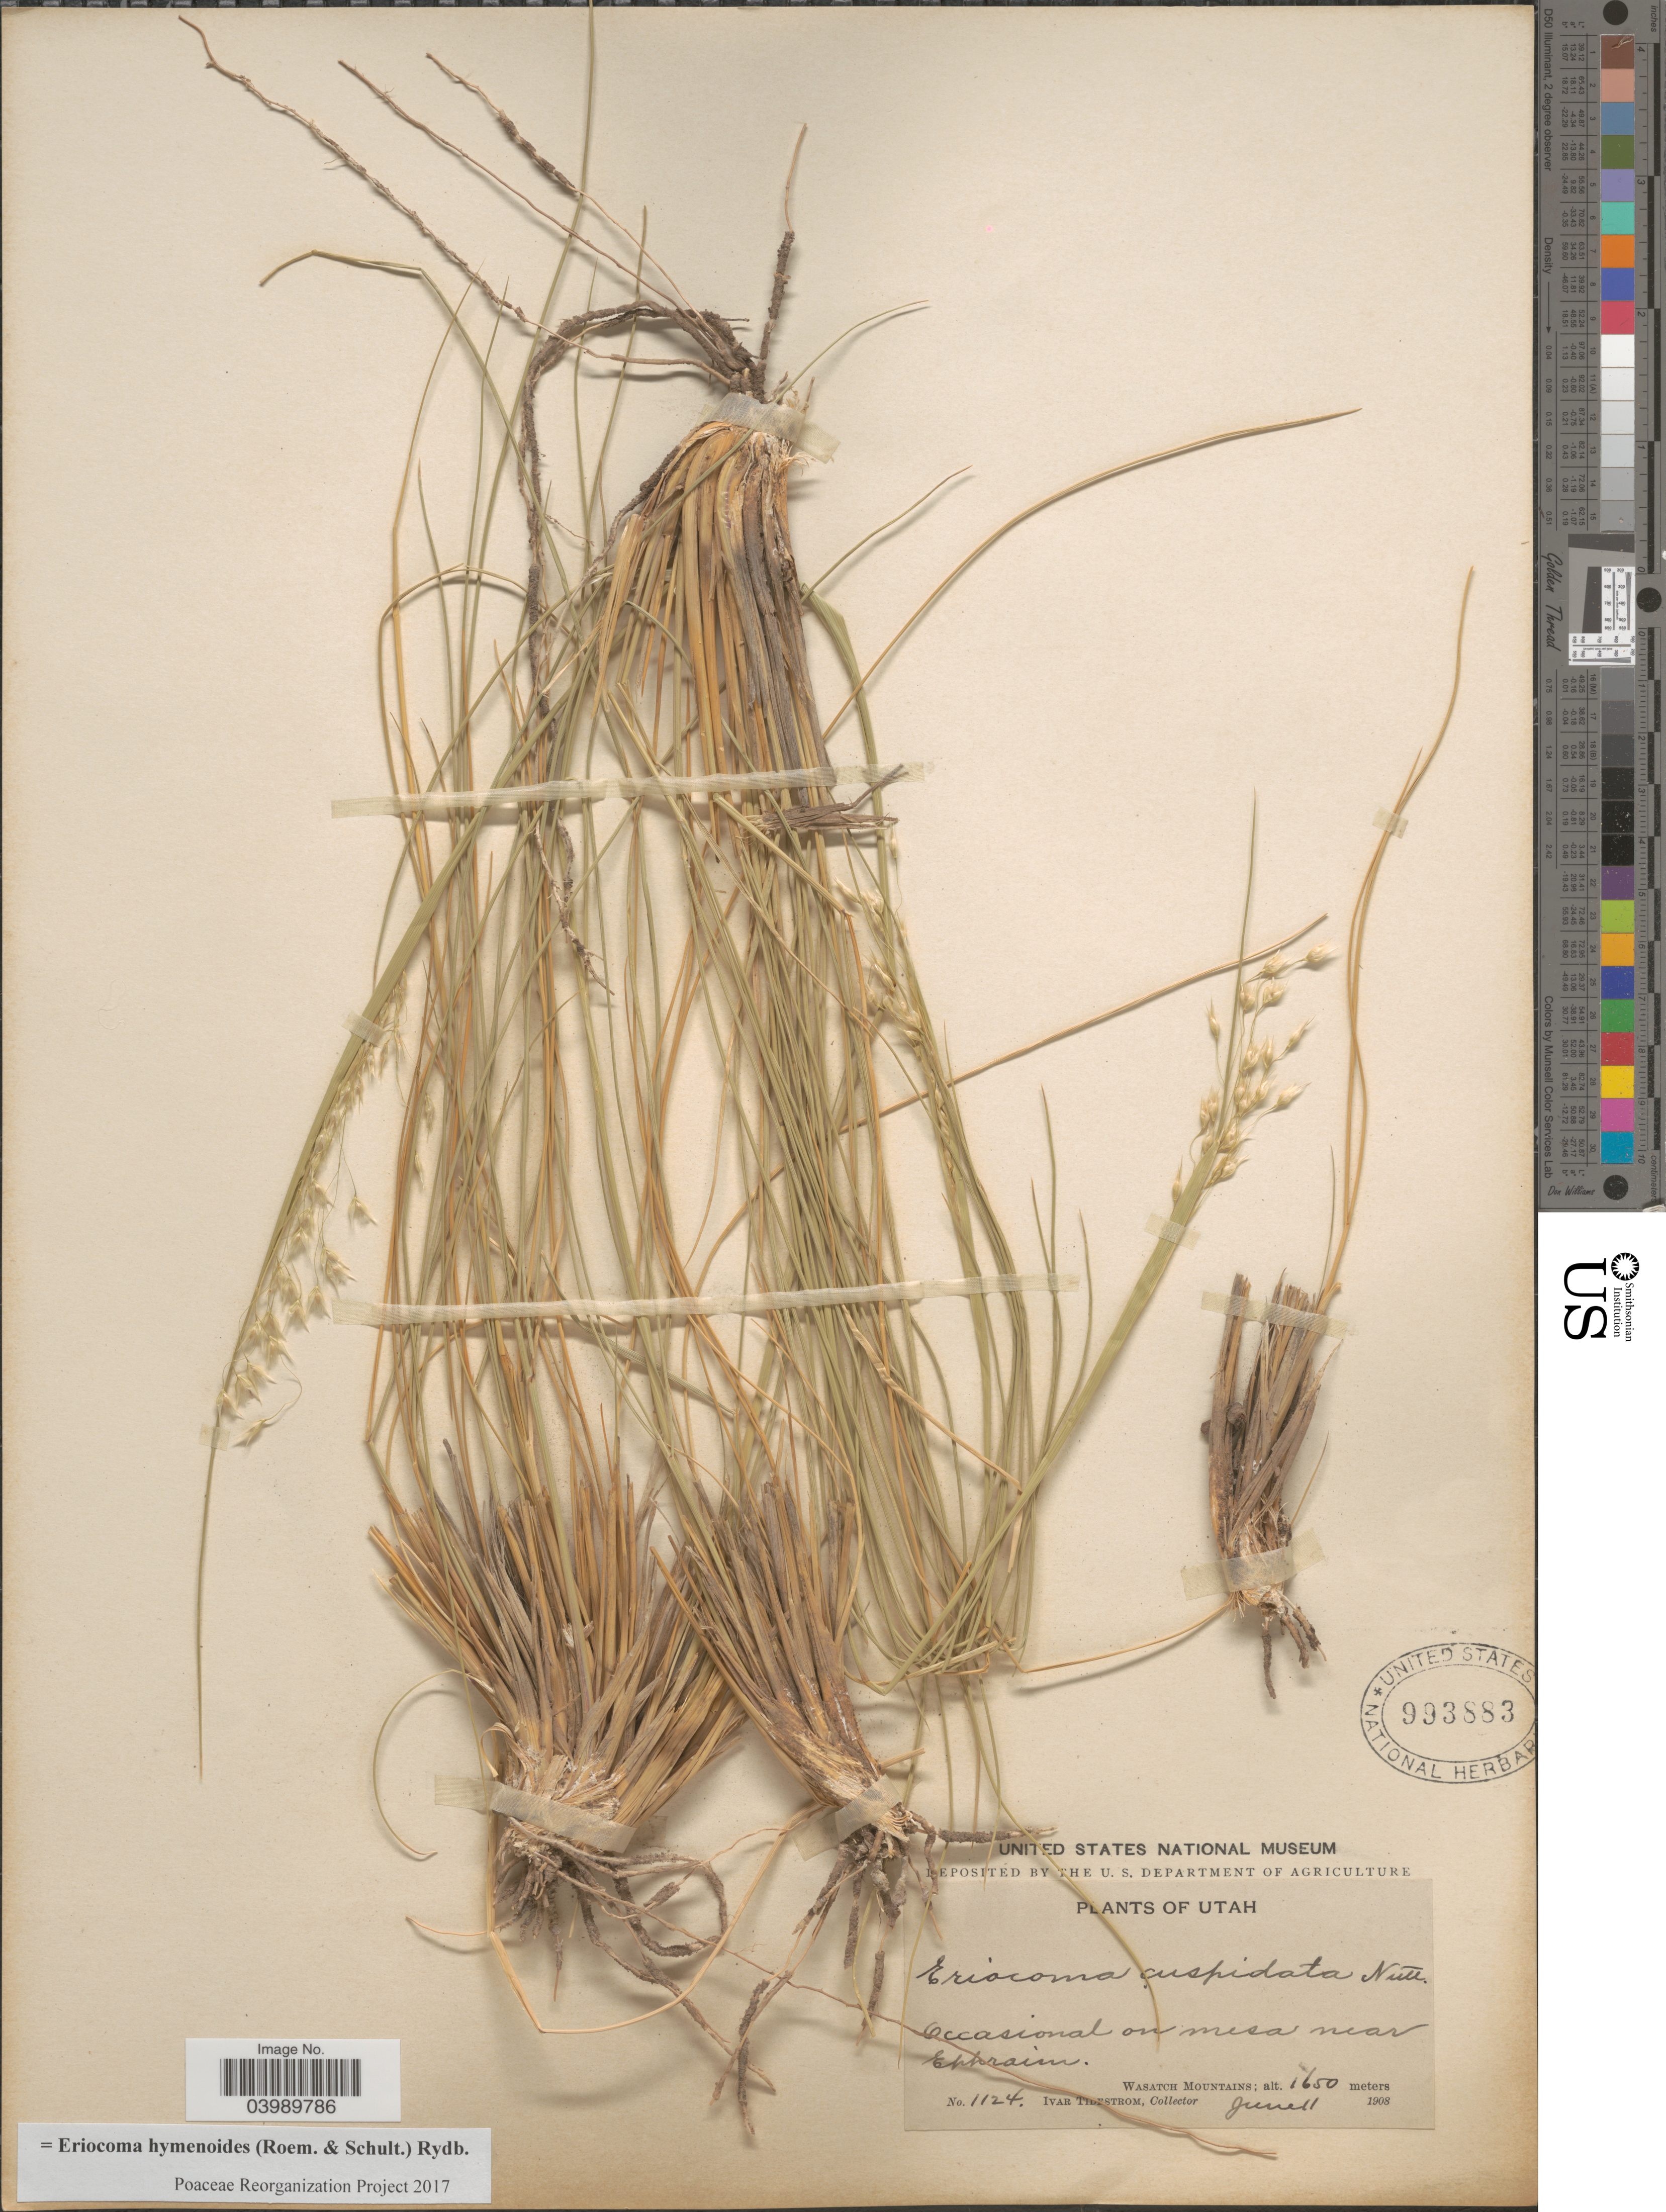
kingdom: Plantae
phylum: Tracheophyta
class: Liliopsida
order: Poales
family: Poaceae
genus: Eriocoma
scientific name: Eriocoma hymenoides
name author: (Roem. & Schult.) Rydb.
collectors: I. F. Tidestrom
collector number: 1124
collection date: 1908-06-11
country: United States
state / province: Utah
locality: Occasional on mesa near Ephraim. Wasatch Mountains.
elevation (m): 1650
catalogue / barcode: US 993883